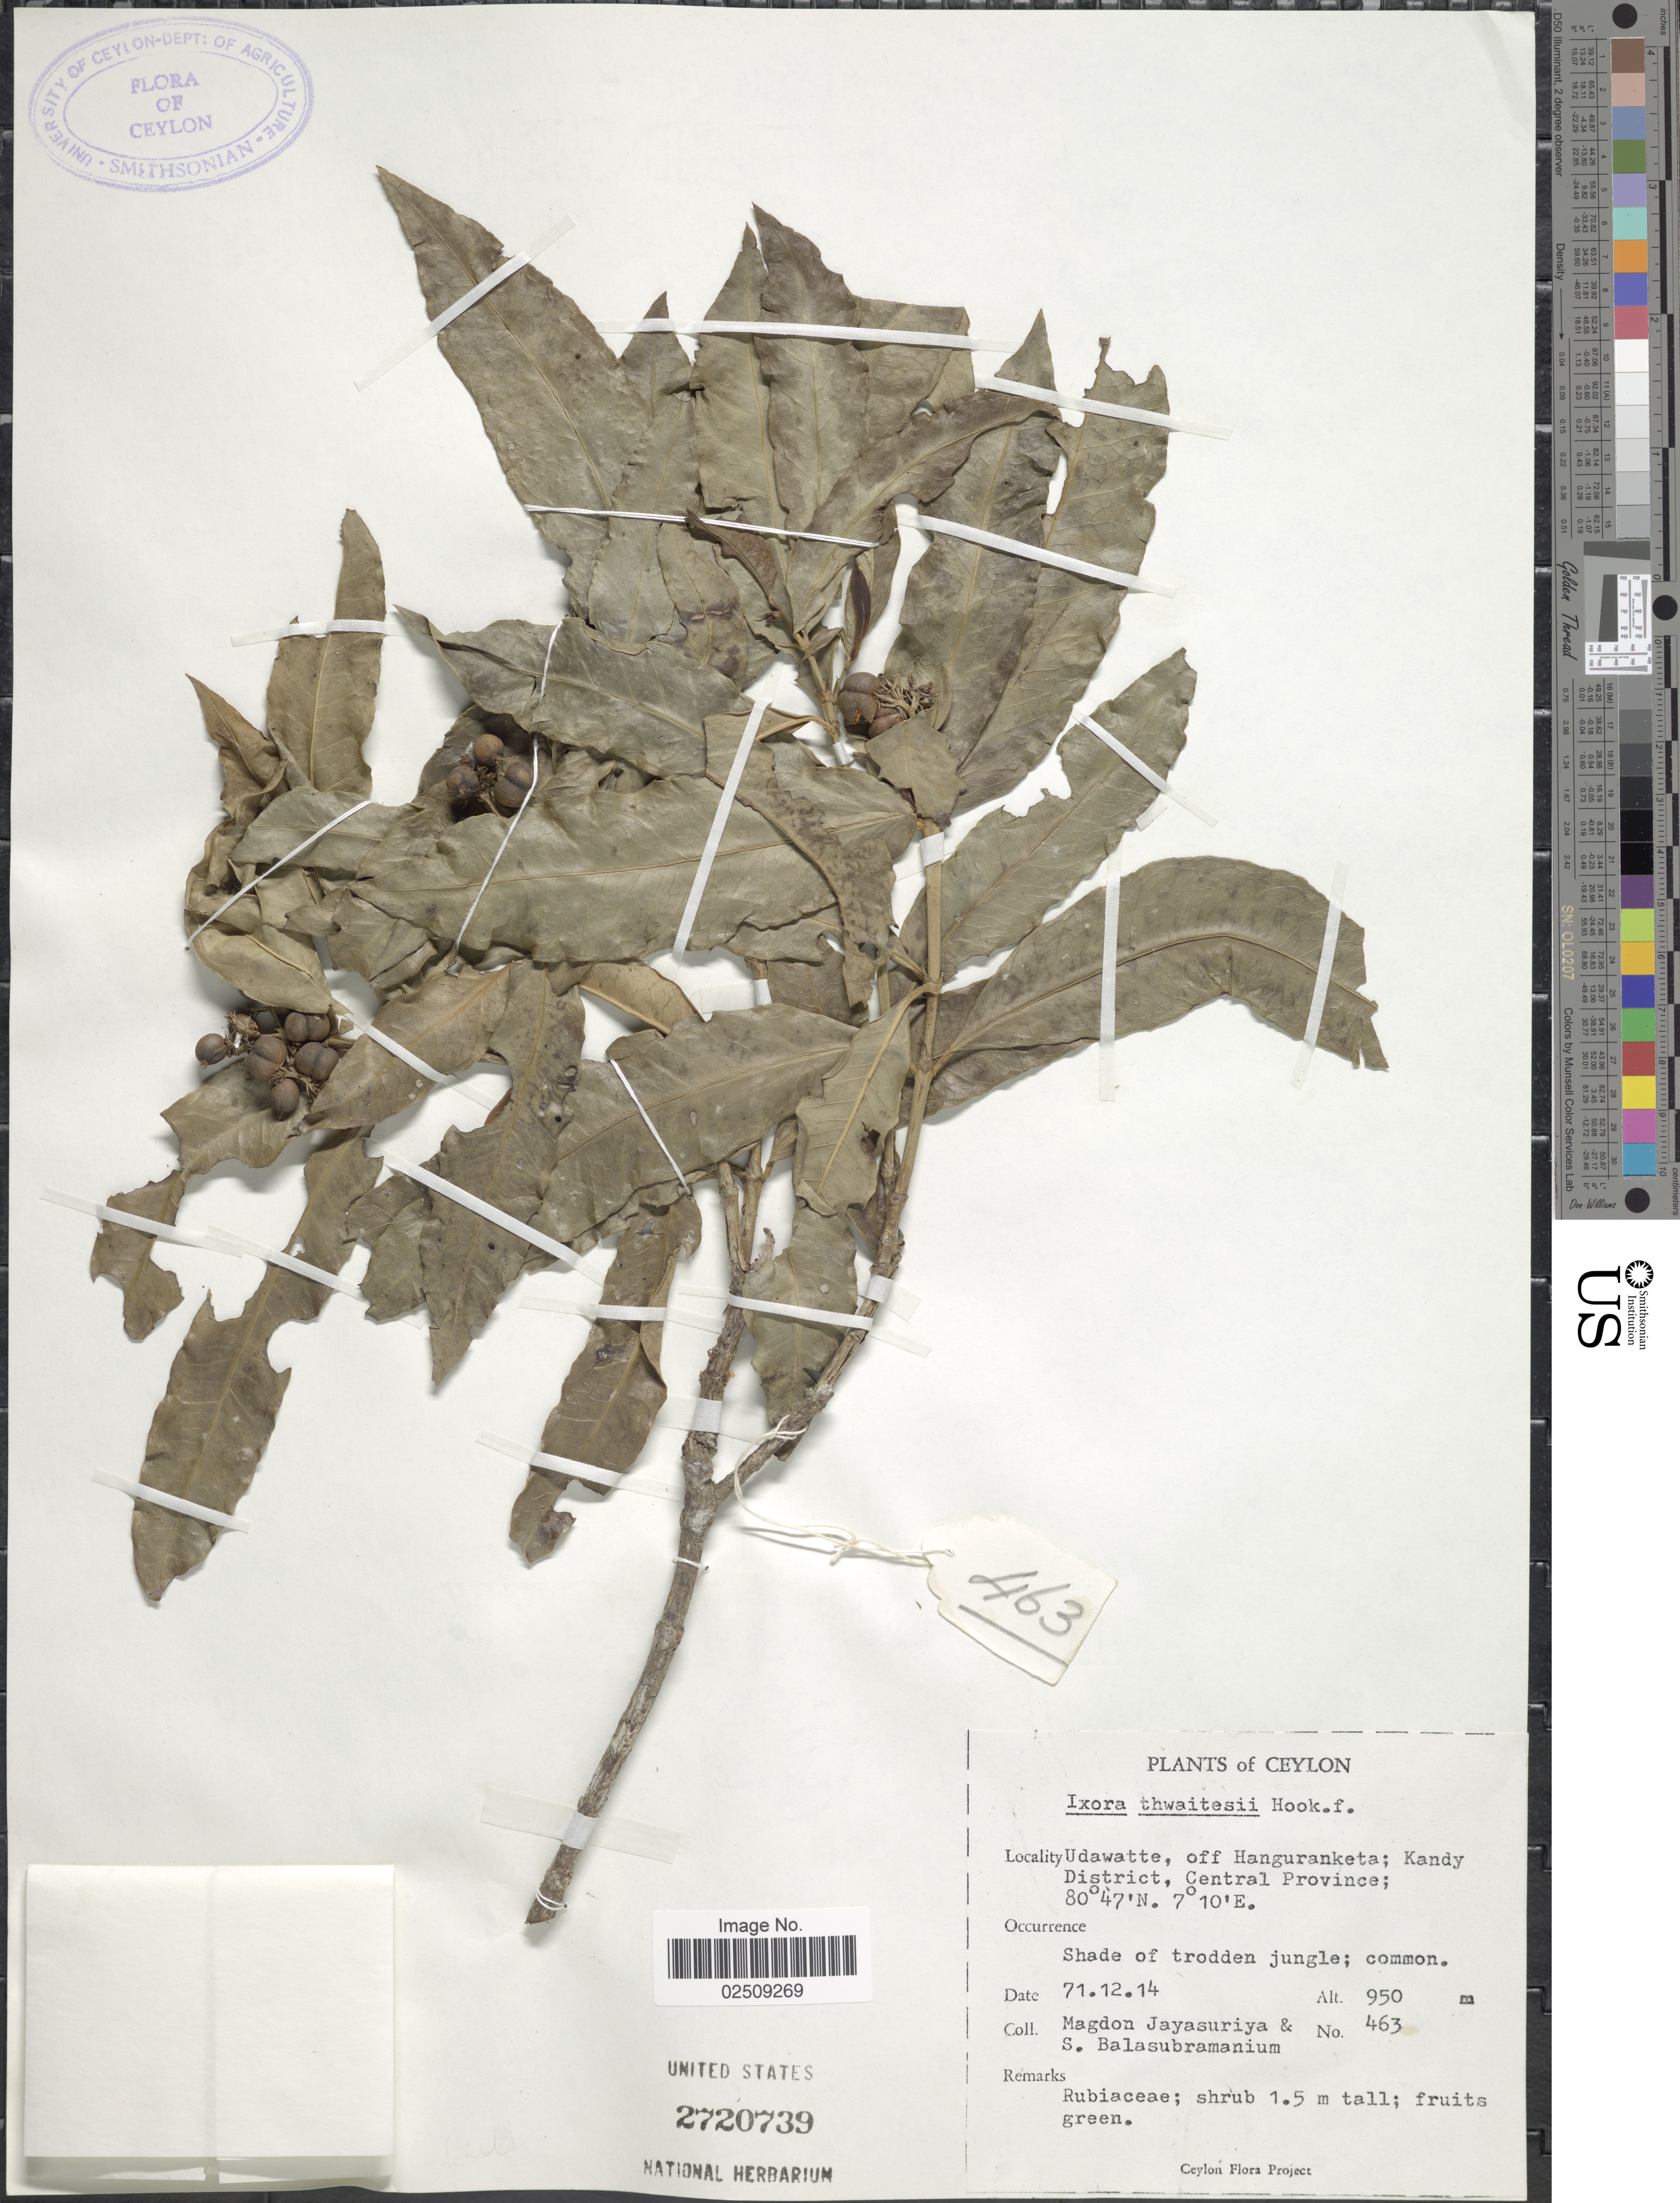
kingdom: Plantae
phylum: Tracheophyta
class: Magnoliopsida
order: Gentianales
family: Rubiaceae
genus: Ixora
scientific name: Ixora thwaitesii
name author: Hook. f.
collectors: A. H. Jayasuriya & S. Balasubramanium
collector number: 463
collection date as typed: Transcribed d/m/y: 14/12/71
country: Sri Lanka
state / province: Central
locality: Ceylon. Udawatte, off Hanguranketa; Kandy District.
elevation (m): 950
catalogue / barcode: US 2720739